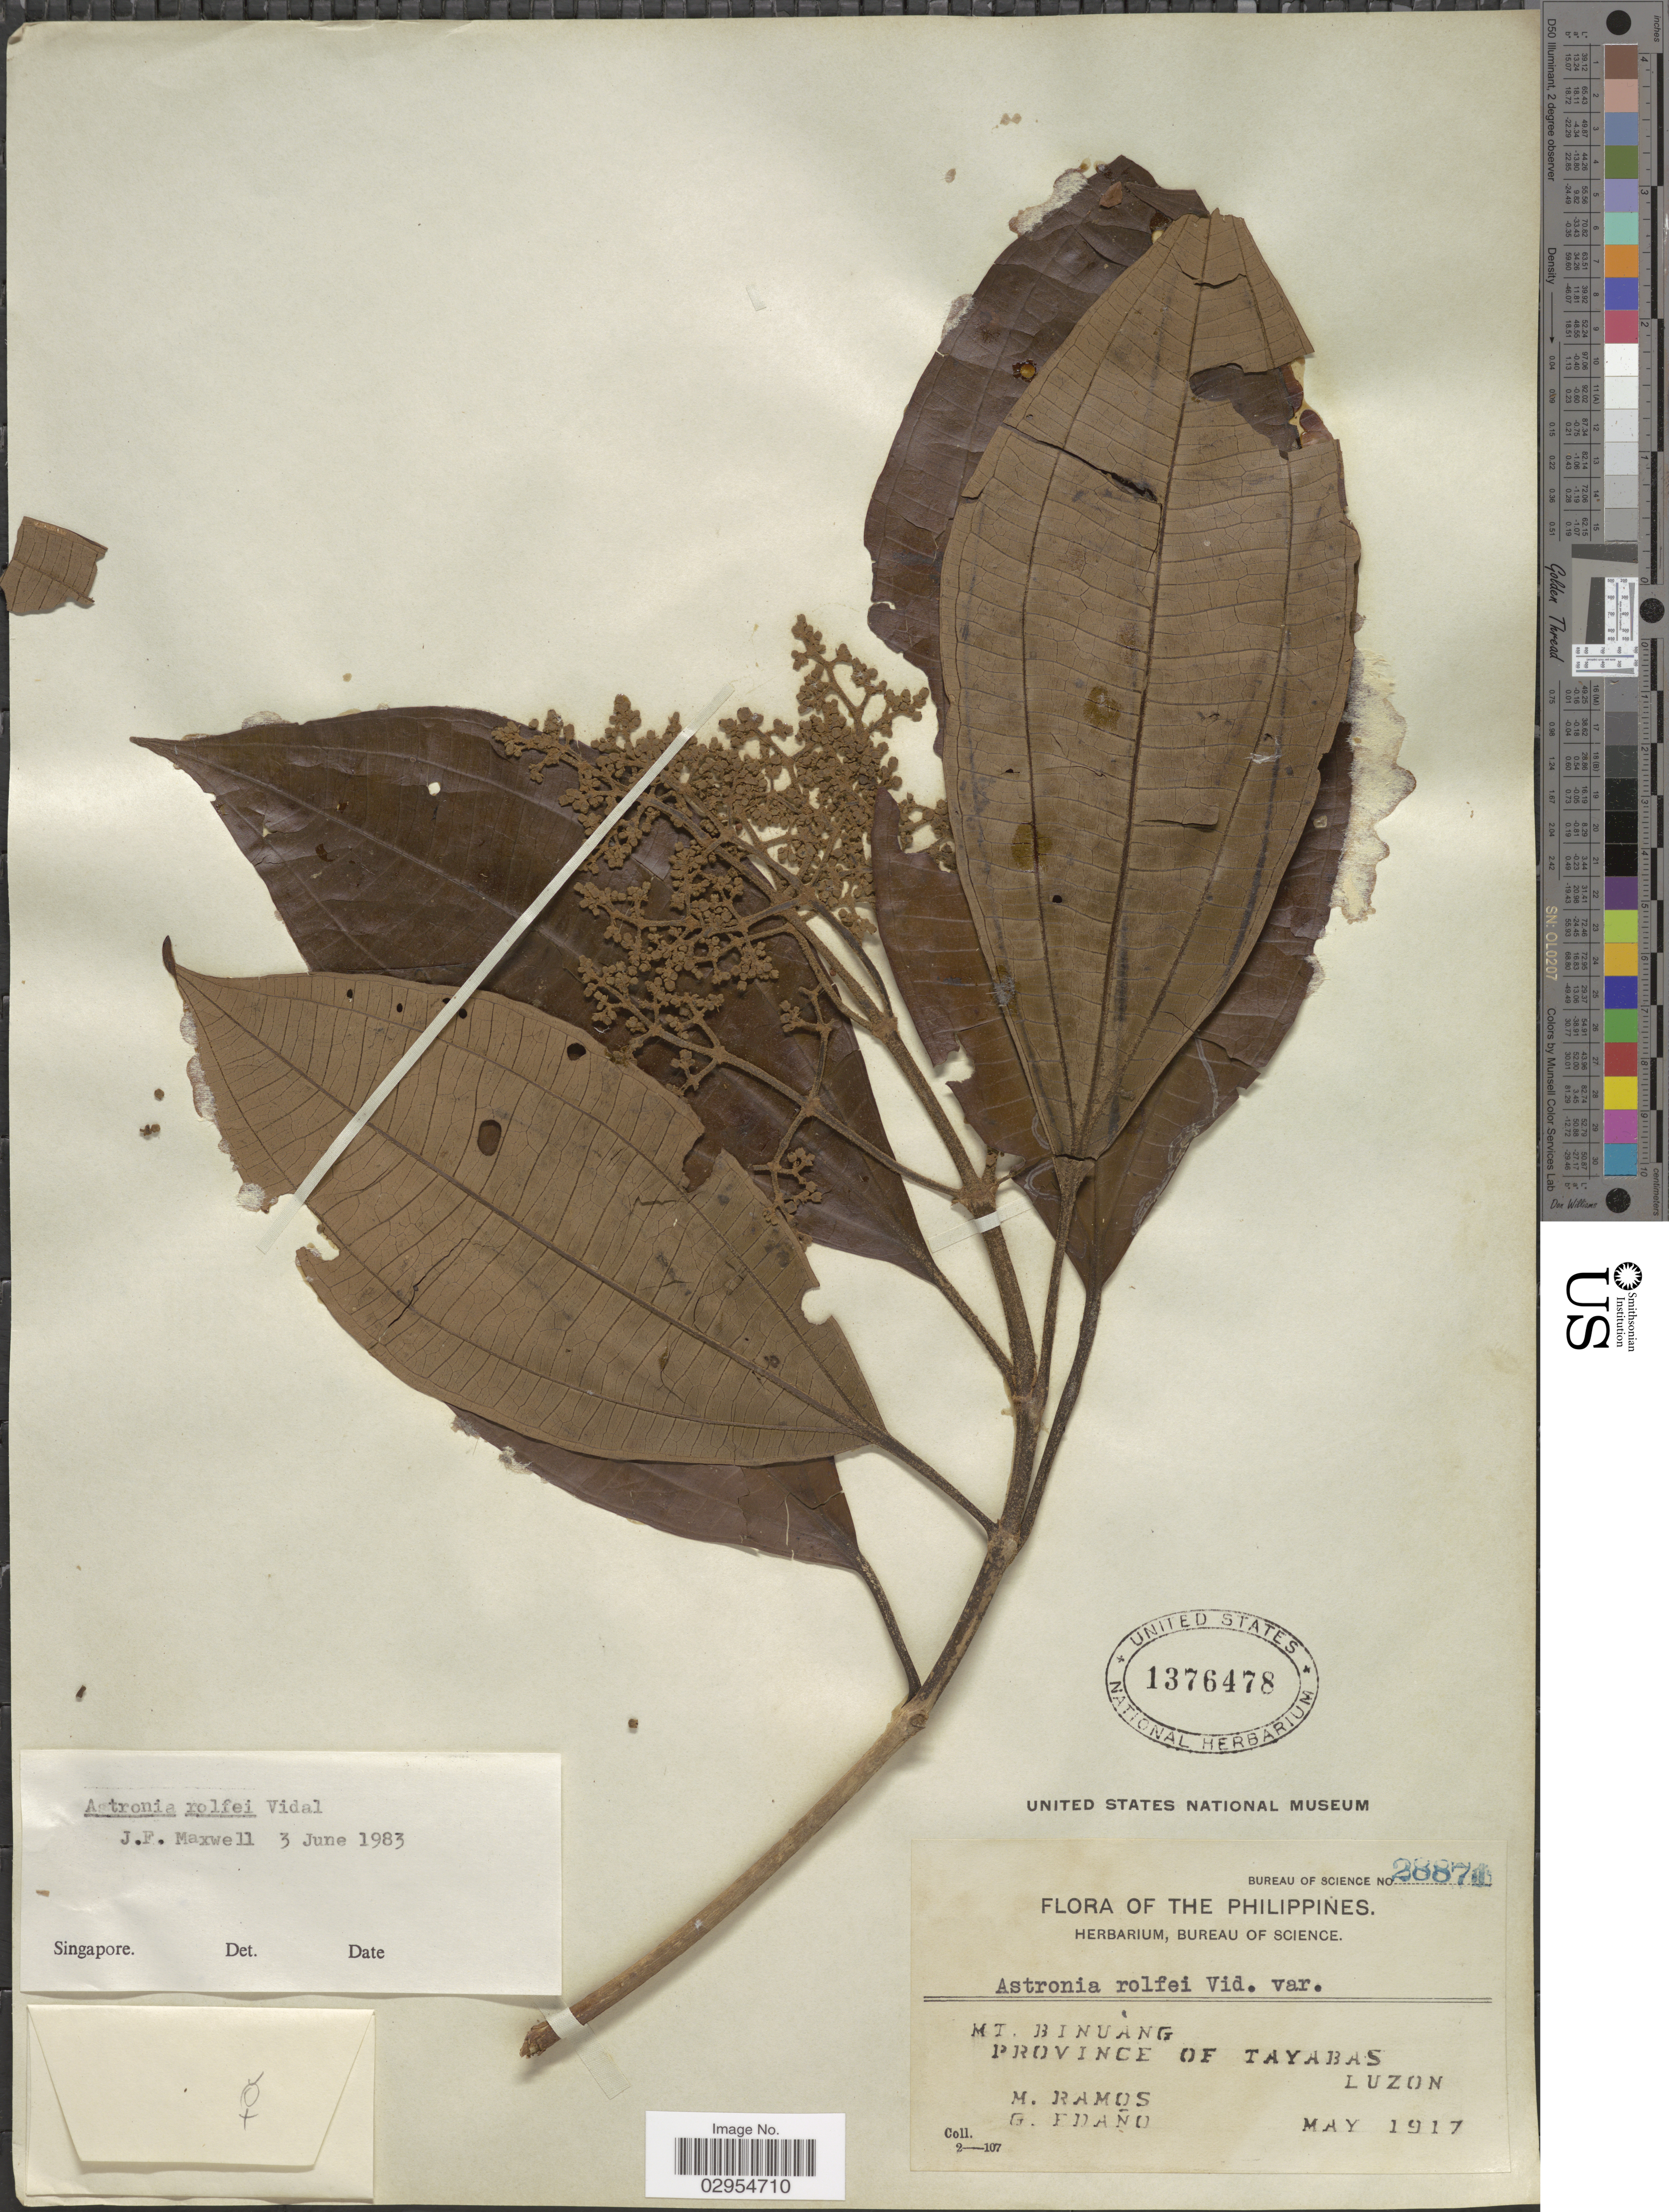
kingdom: Plantae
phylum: Tracheophyta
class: Magnoliopsida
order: Myrtales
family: Melastomataceae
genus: Astronia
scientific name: Astronia rolfei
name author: S. Vidal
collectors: M. Ramos & G. Edaño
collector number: Bureau of Science 28871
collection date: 1917-05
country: Philippines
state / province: Calabarzon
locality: Mt. Binuang, Province of Tayabas, Luzon.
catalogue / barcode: US 1376478